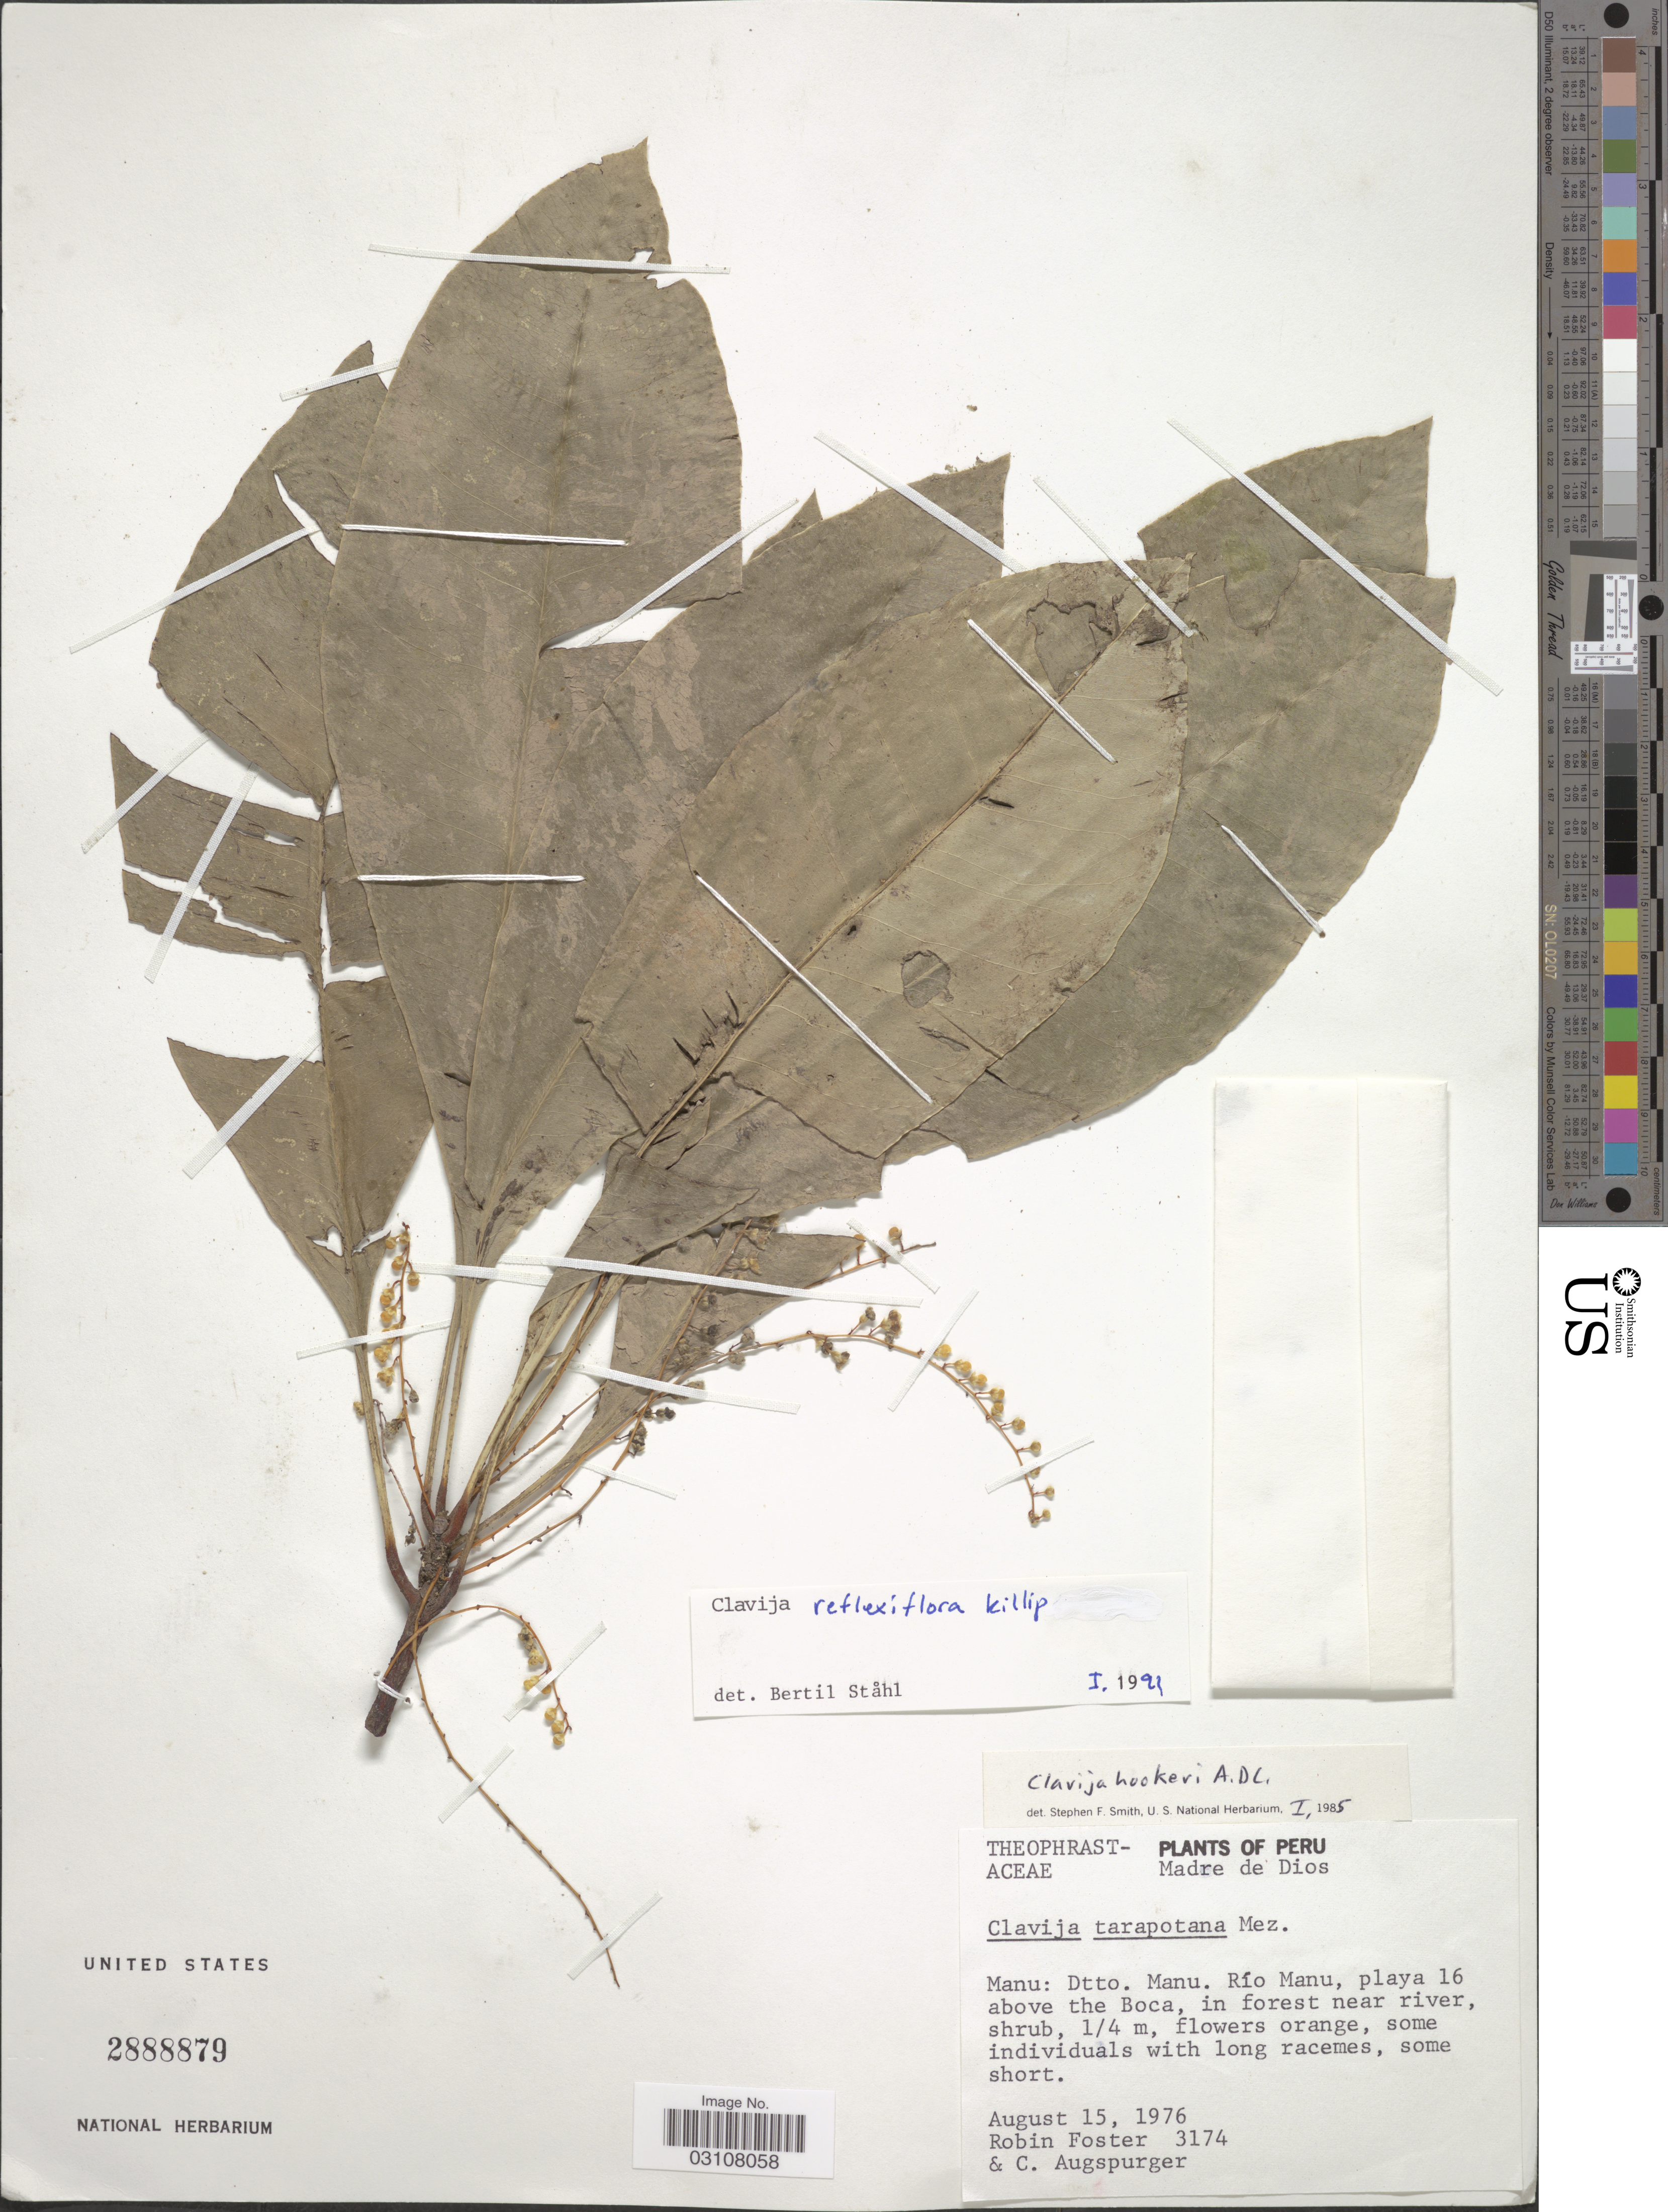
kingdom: Plantae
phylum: Tracheophyta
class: Magnoliopsida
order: Ericales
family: Primulaceae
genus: Clavija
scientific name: Clavija reflexiflora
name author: Killip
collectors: R. B. Foster & C. Augspurger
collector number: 3174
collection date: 1976-08-15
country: Peru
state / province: Madre de Dios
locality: Manu: Dtto. Manu. Río Manu, playa 16 above the Boca, in forest near river.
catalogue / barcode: US 2888879